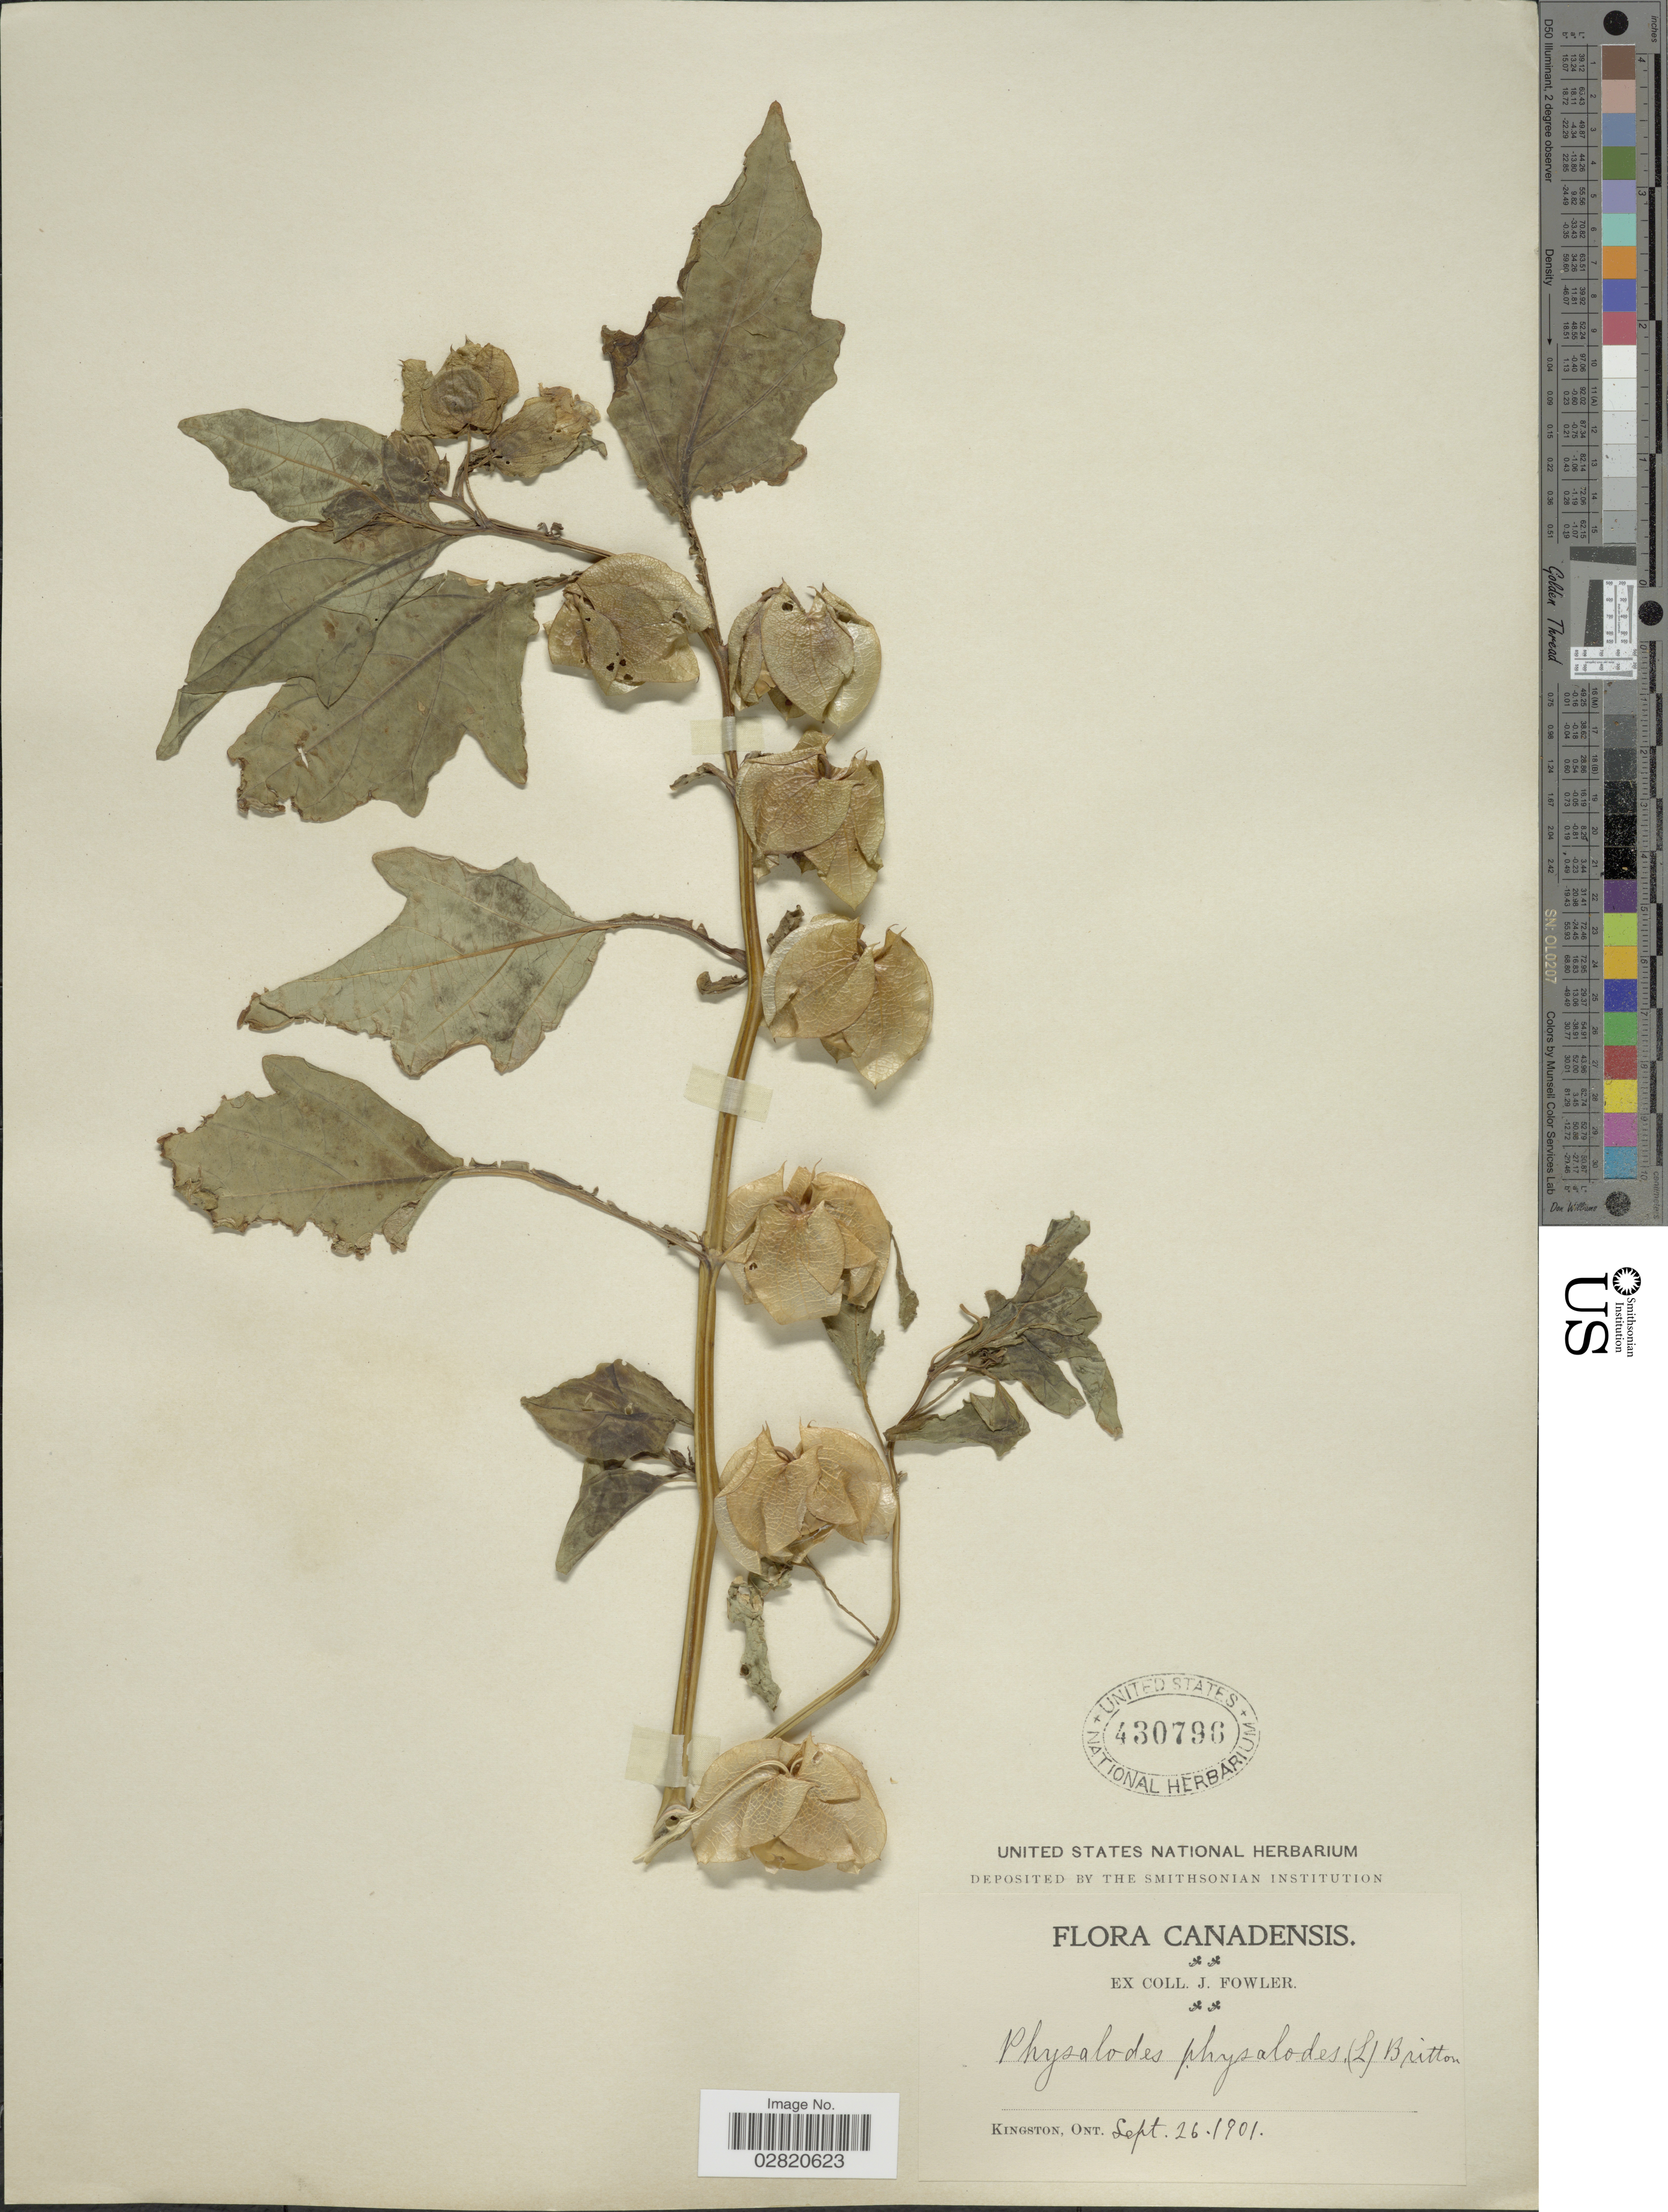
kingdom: Plantae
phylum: Tracheophyta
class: Magnoliopsida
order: Solanales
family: Solanaceae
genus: Nicandra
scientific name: Nicandra physalodes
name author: (L.) Gaertn.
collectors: J. P. Fowler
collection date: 1901-09-26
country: Canada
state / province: Ontario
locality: Kingston.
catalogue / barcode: US 430796